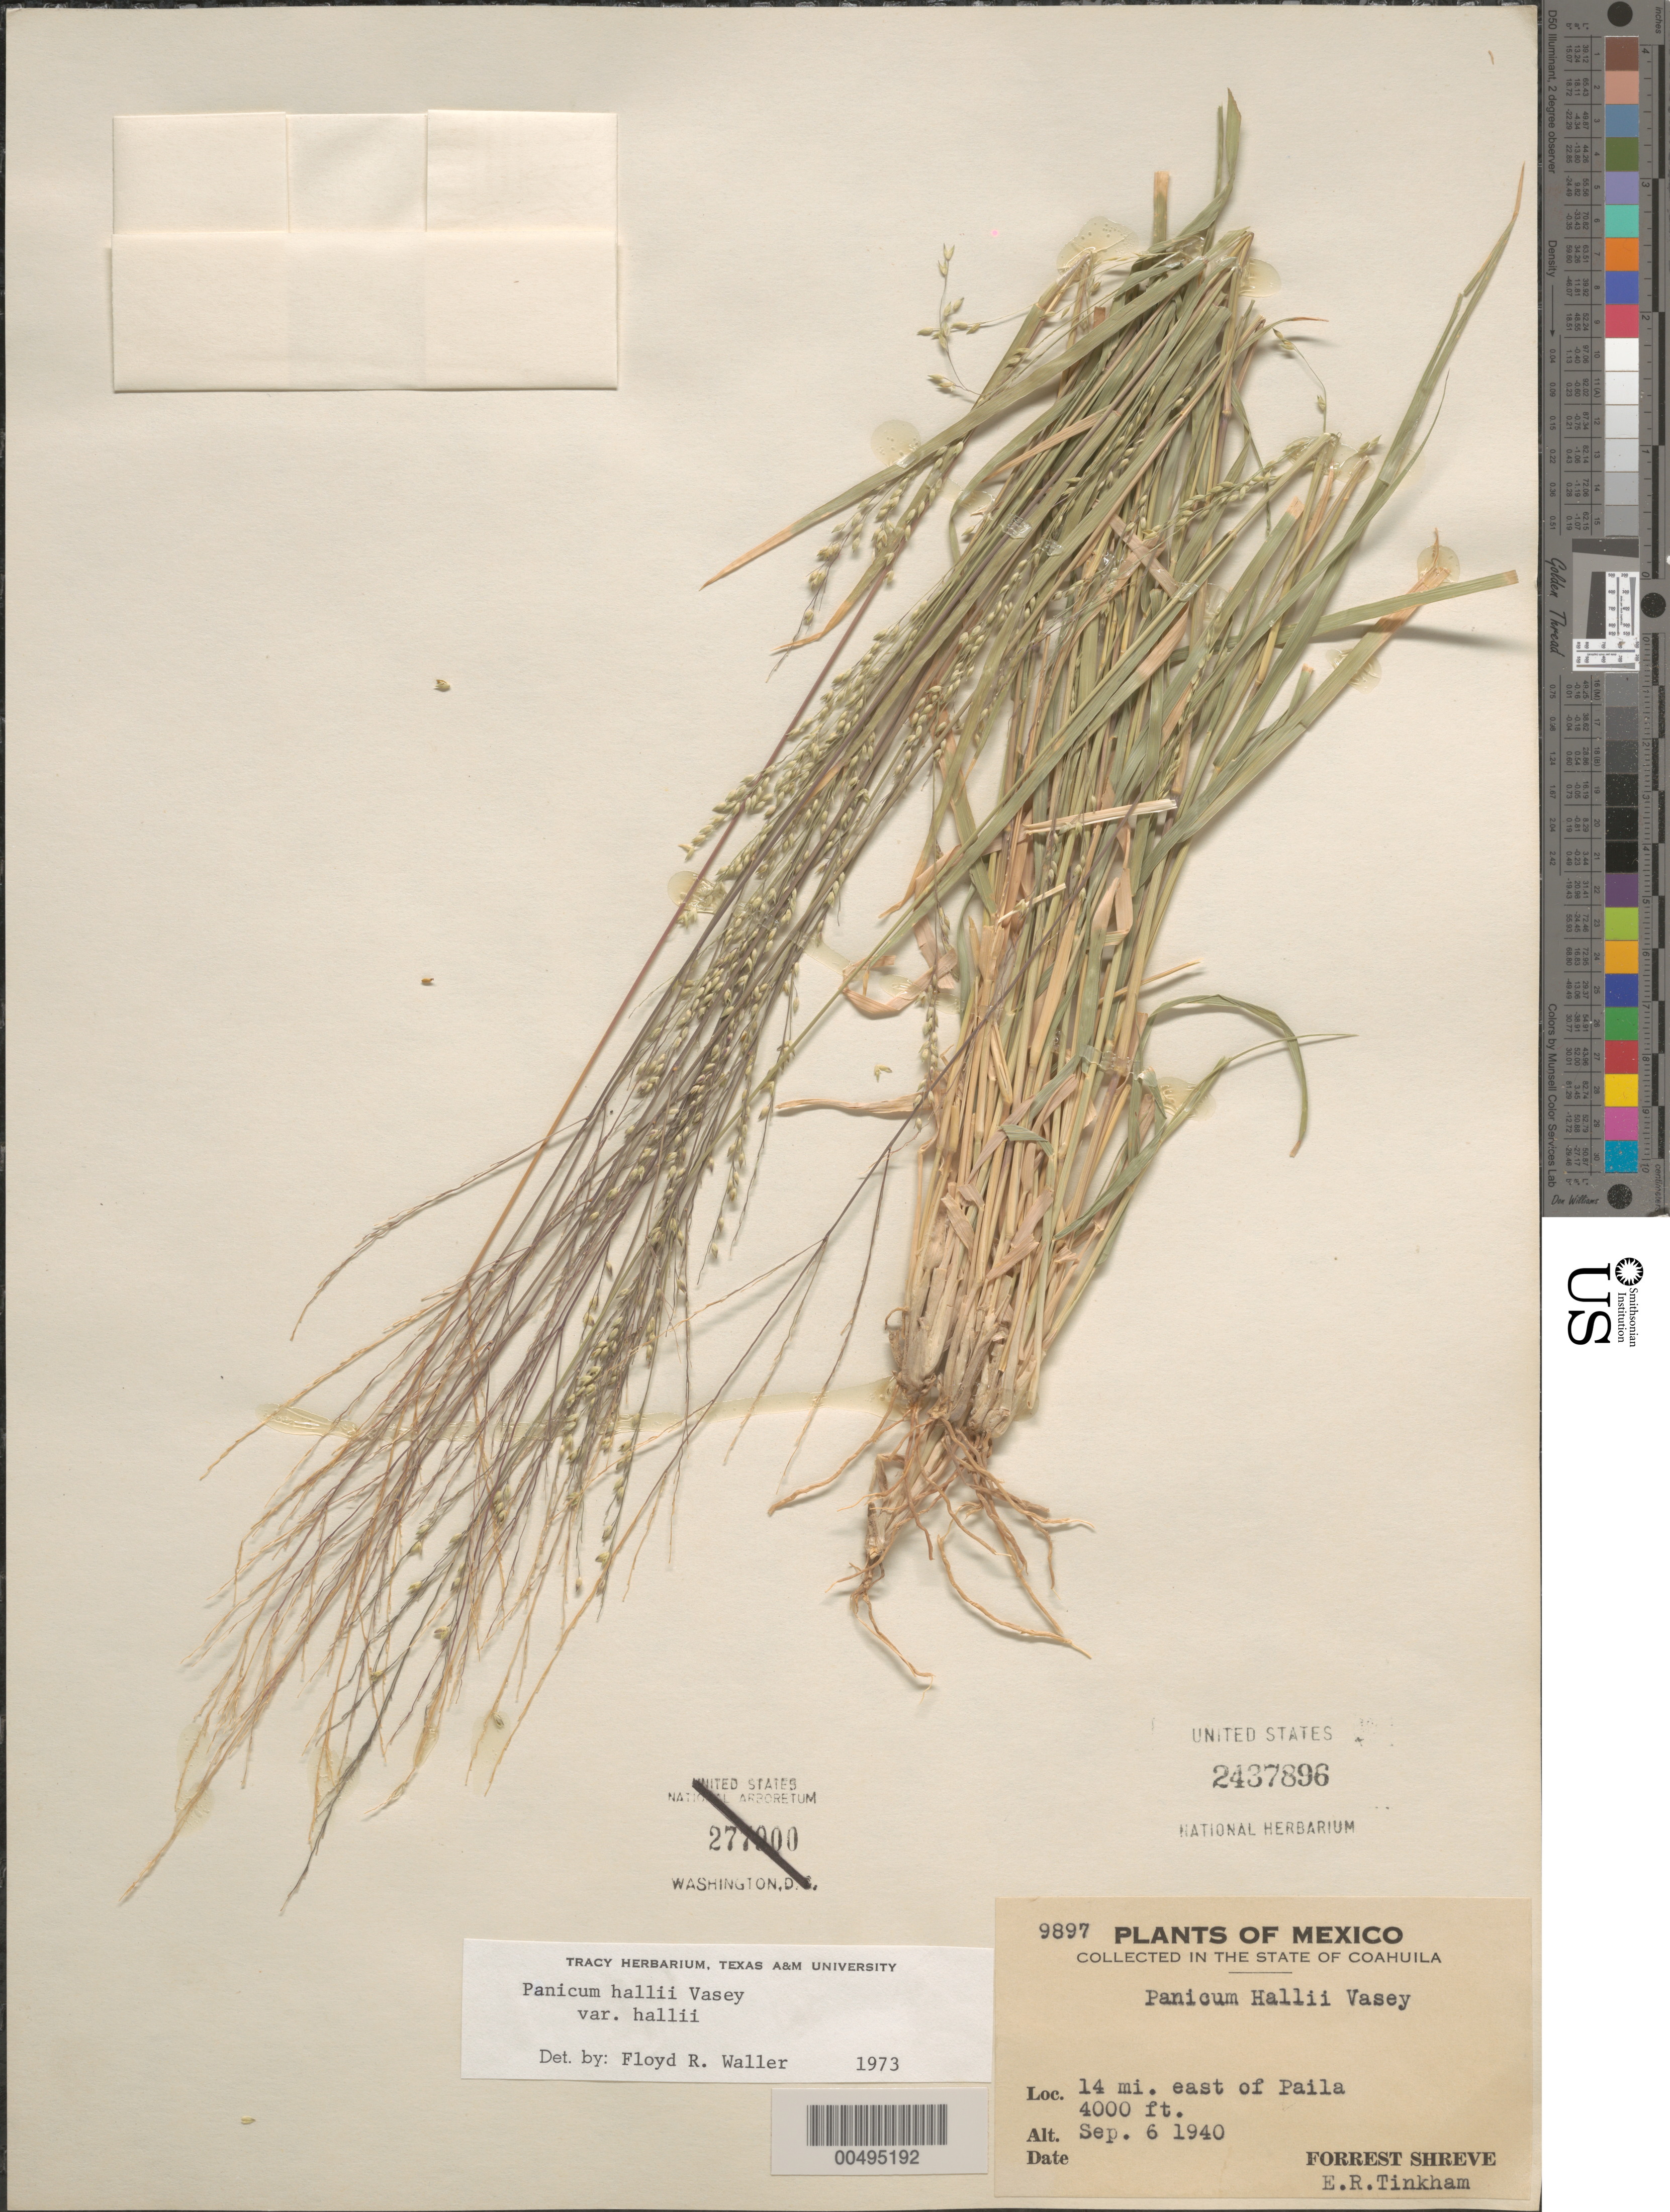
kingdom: Plantae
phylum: Tracheophyta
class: Liliopsida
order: Poales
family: Poaceae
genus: Panicum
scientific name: Panicum hallii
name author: Vasey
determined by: Waller, F. R.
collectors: F. Shreve & E. Tinkham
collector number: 9897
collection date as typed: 6 Sep 1940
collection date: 1940-09-06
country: Mexico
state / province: Coahuila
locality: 14 mi E of Paila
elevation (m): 1219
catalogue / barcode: US 2437896